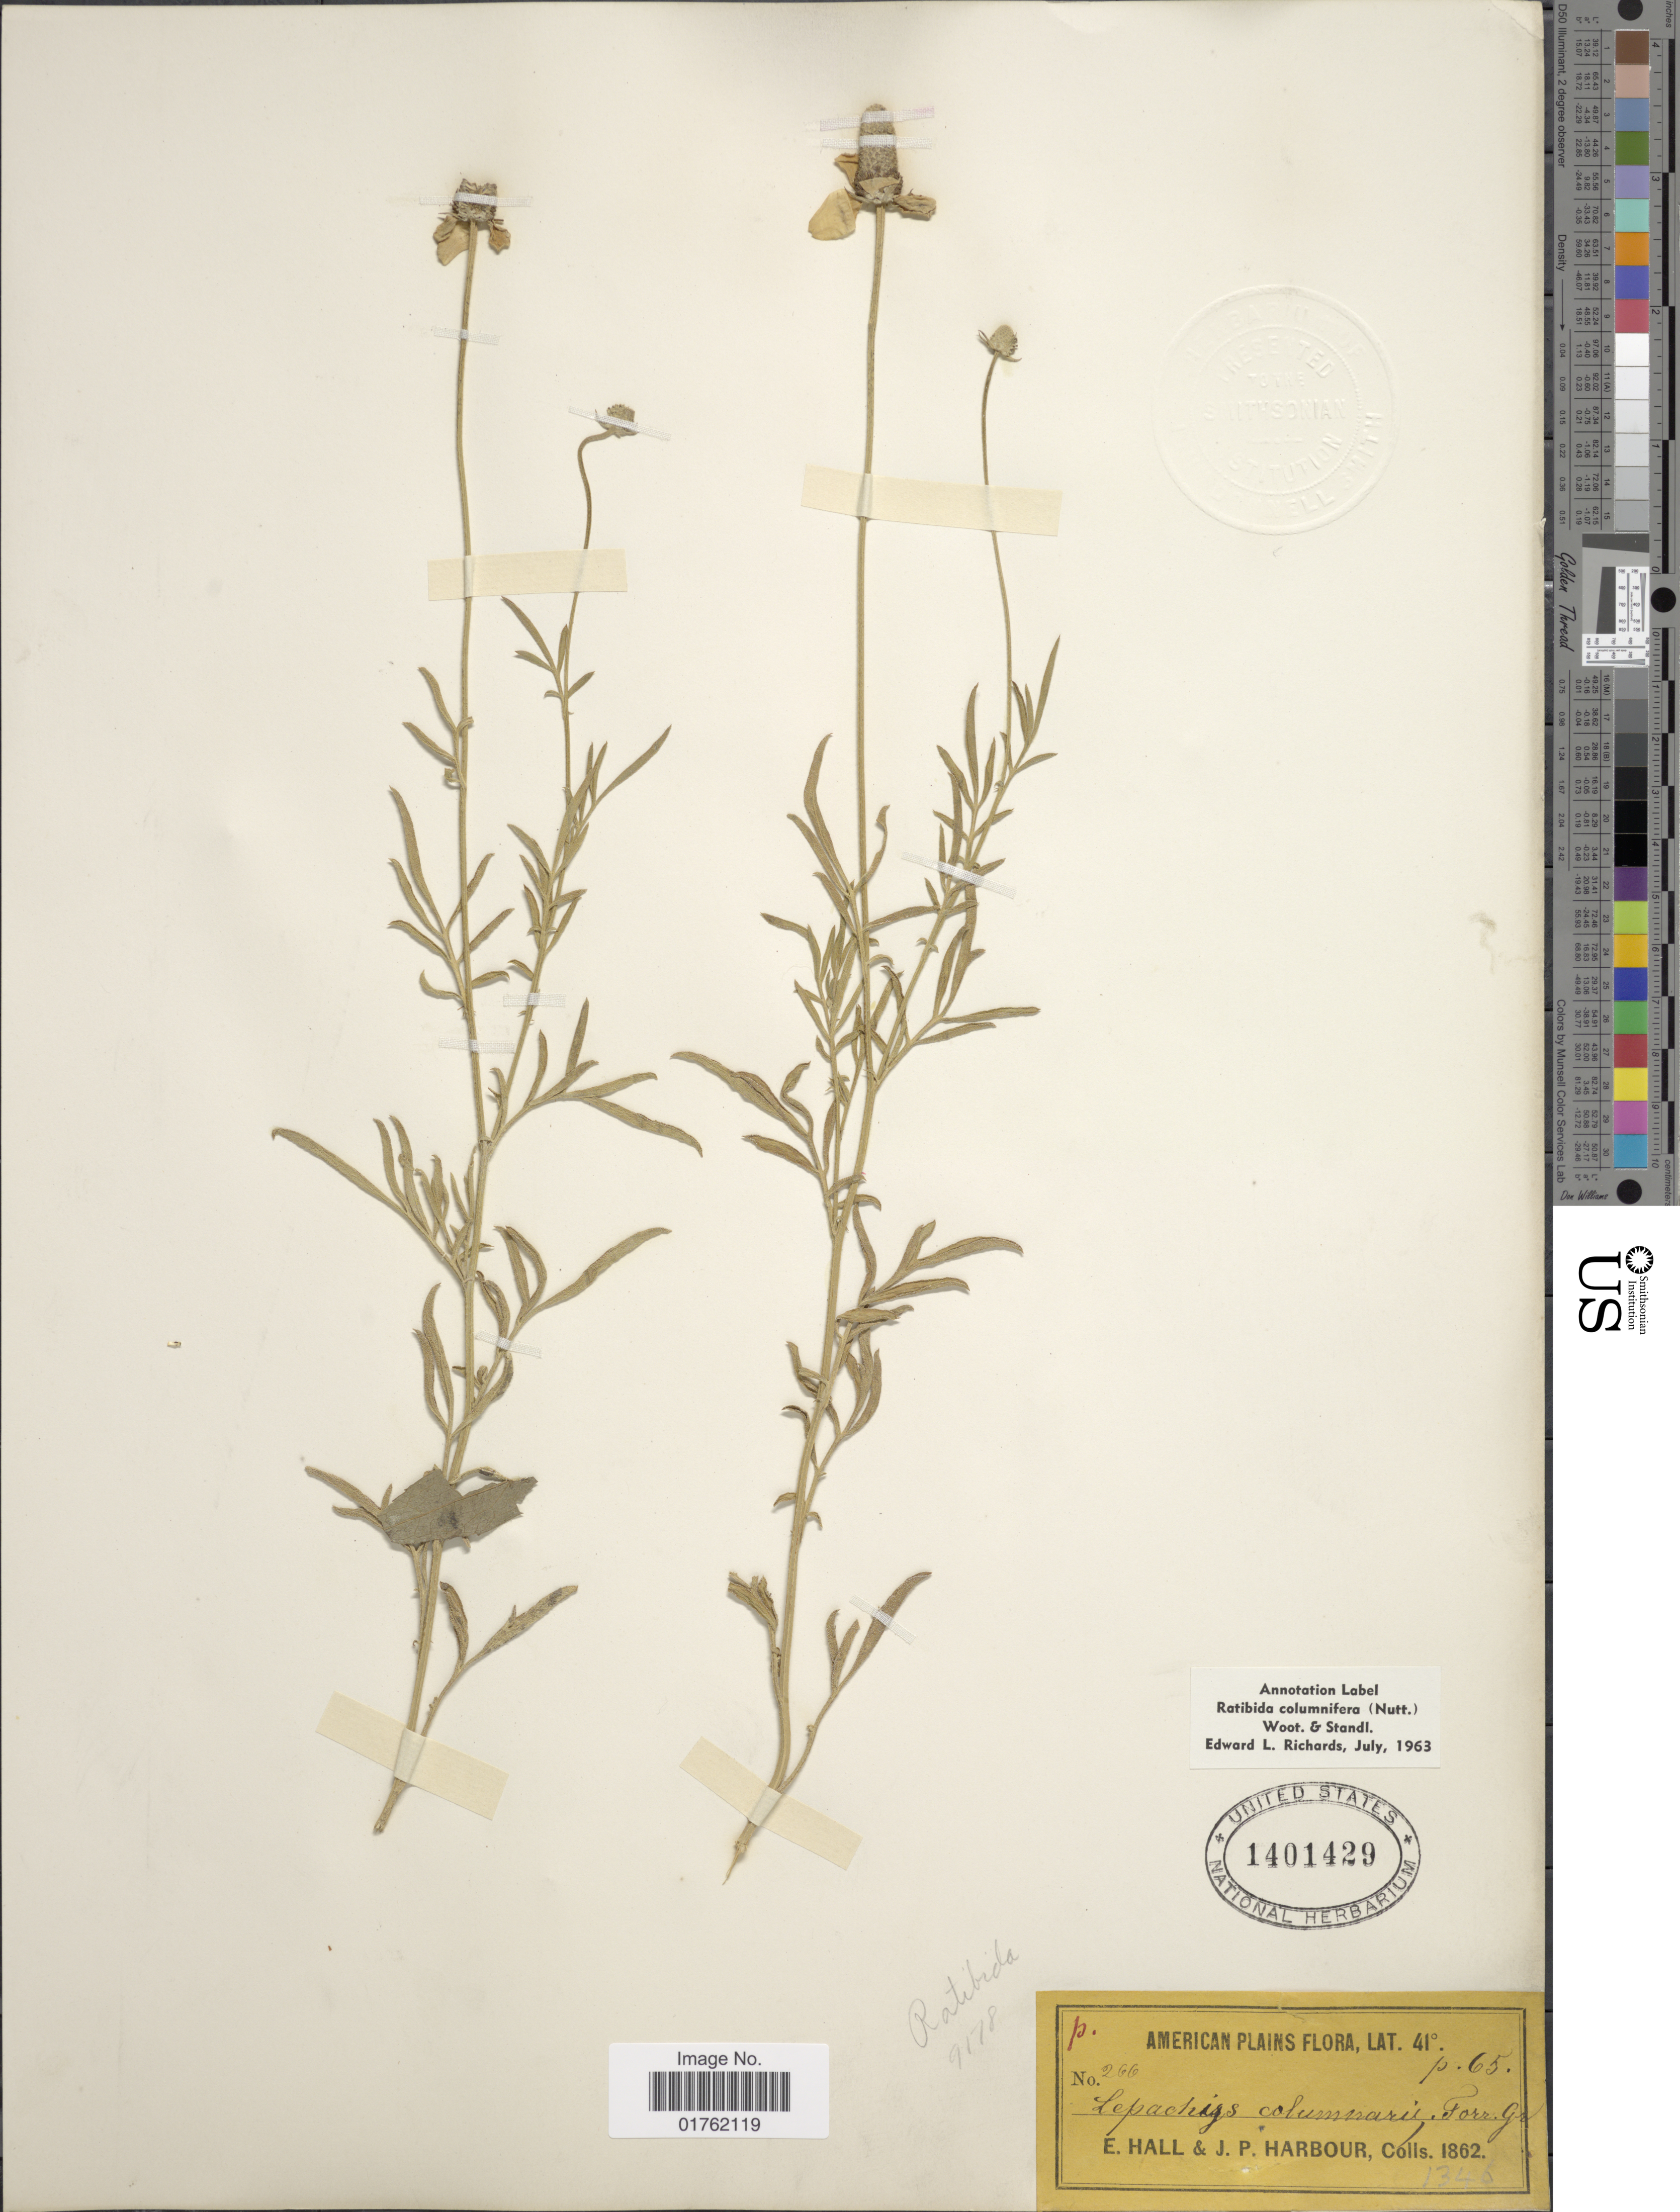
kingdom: Plantae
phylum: Tracheophyta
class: Magnoliopsida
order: Asterales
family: Asteraceae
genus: Ratibida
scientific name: Ratibida columnaris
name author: (Pursh) D. Don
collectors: E. Hall & J. Harbour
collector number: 266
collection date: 1862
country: United States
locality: American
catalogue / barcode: US 1401429